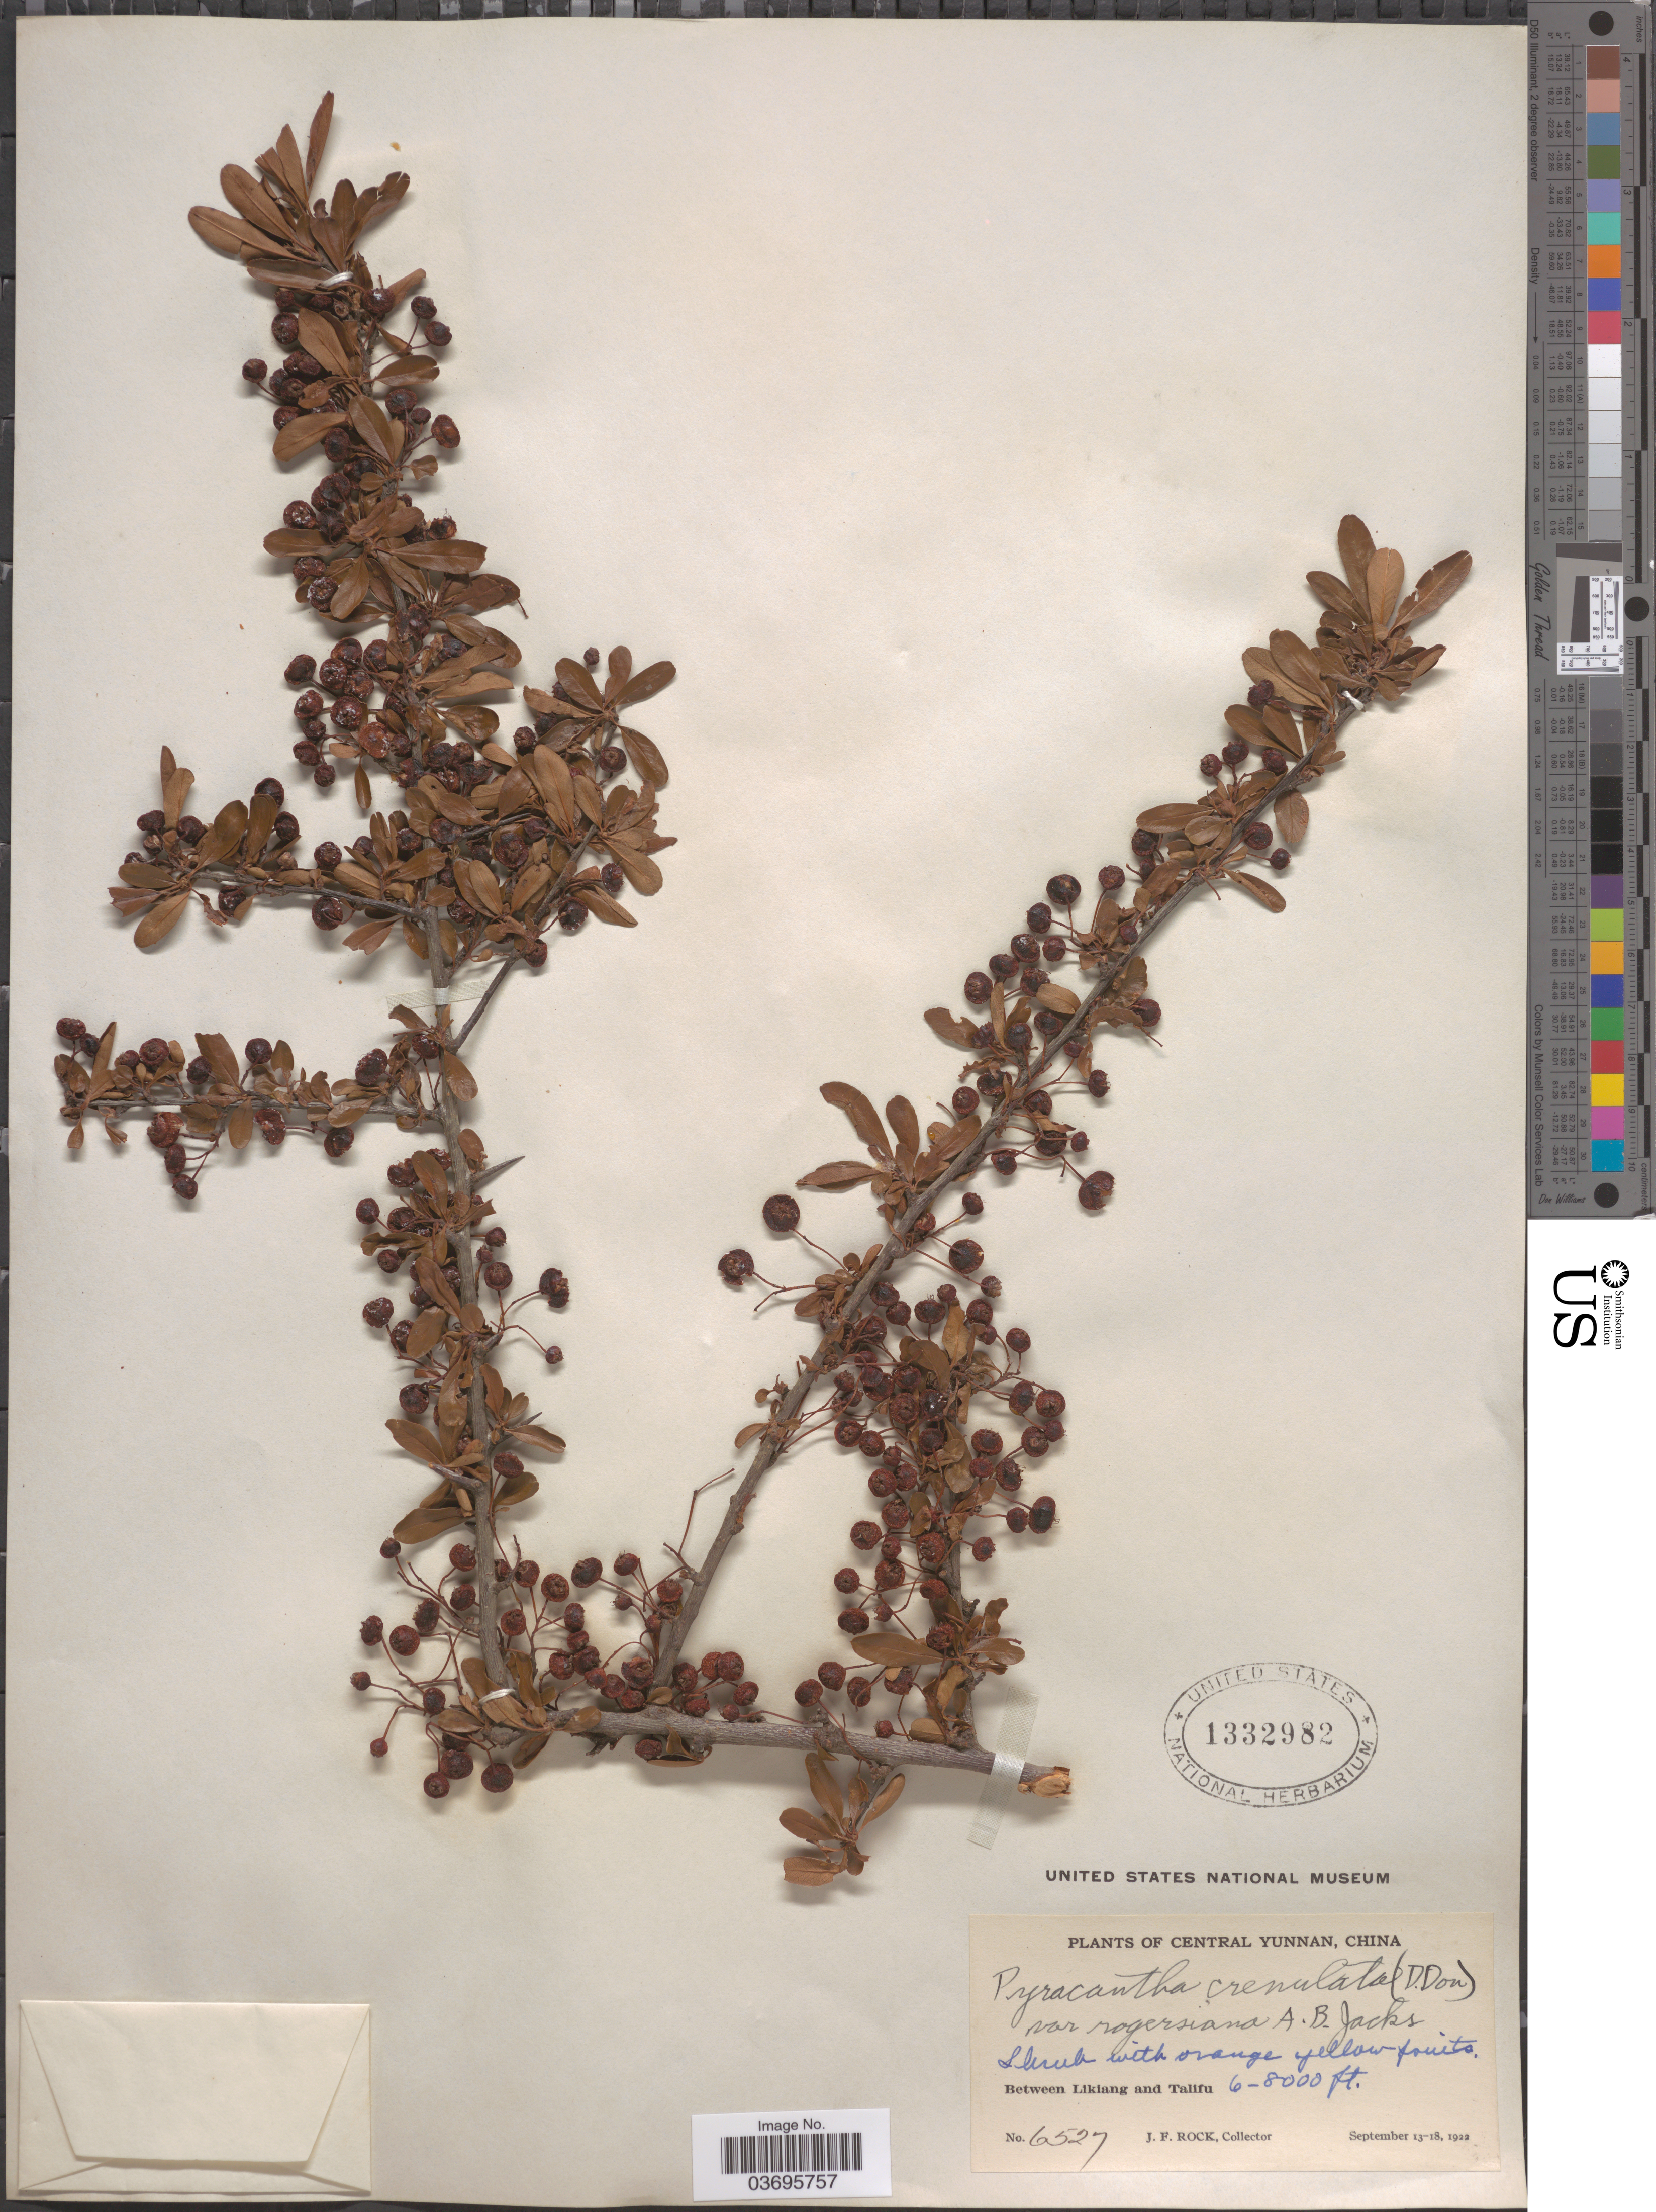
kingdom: Plantae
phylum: Tracheophyta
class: Magnoliopsida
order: Rosales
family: Rosaceae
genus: Pyracantha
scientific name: Pyracantha crenulata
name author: (D. Don) M. Roem.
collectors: J. Rock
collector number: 6527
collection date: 1922-09-13/1922-09-18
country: China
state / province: Yunnan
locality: Central Yunnan. Between Likiang and Talifu.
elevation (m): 1829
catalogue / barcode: US 1332982